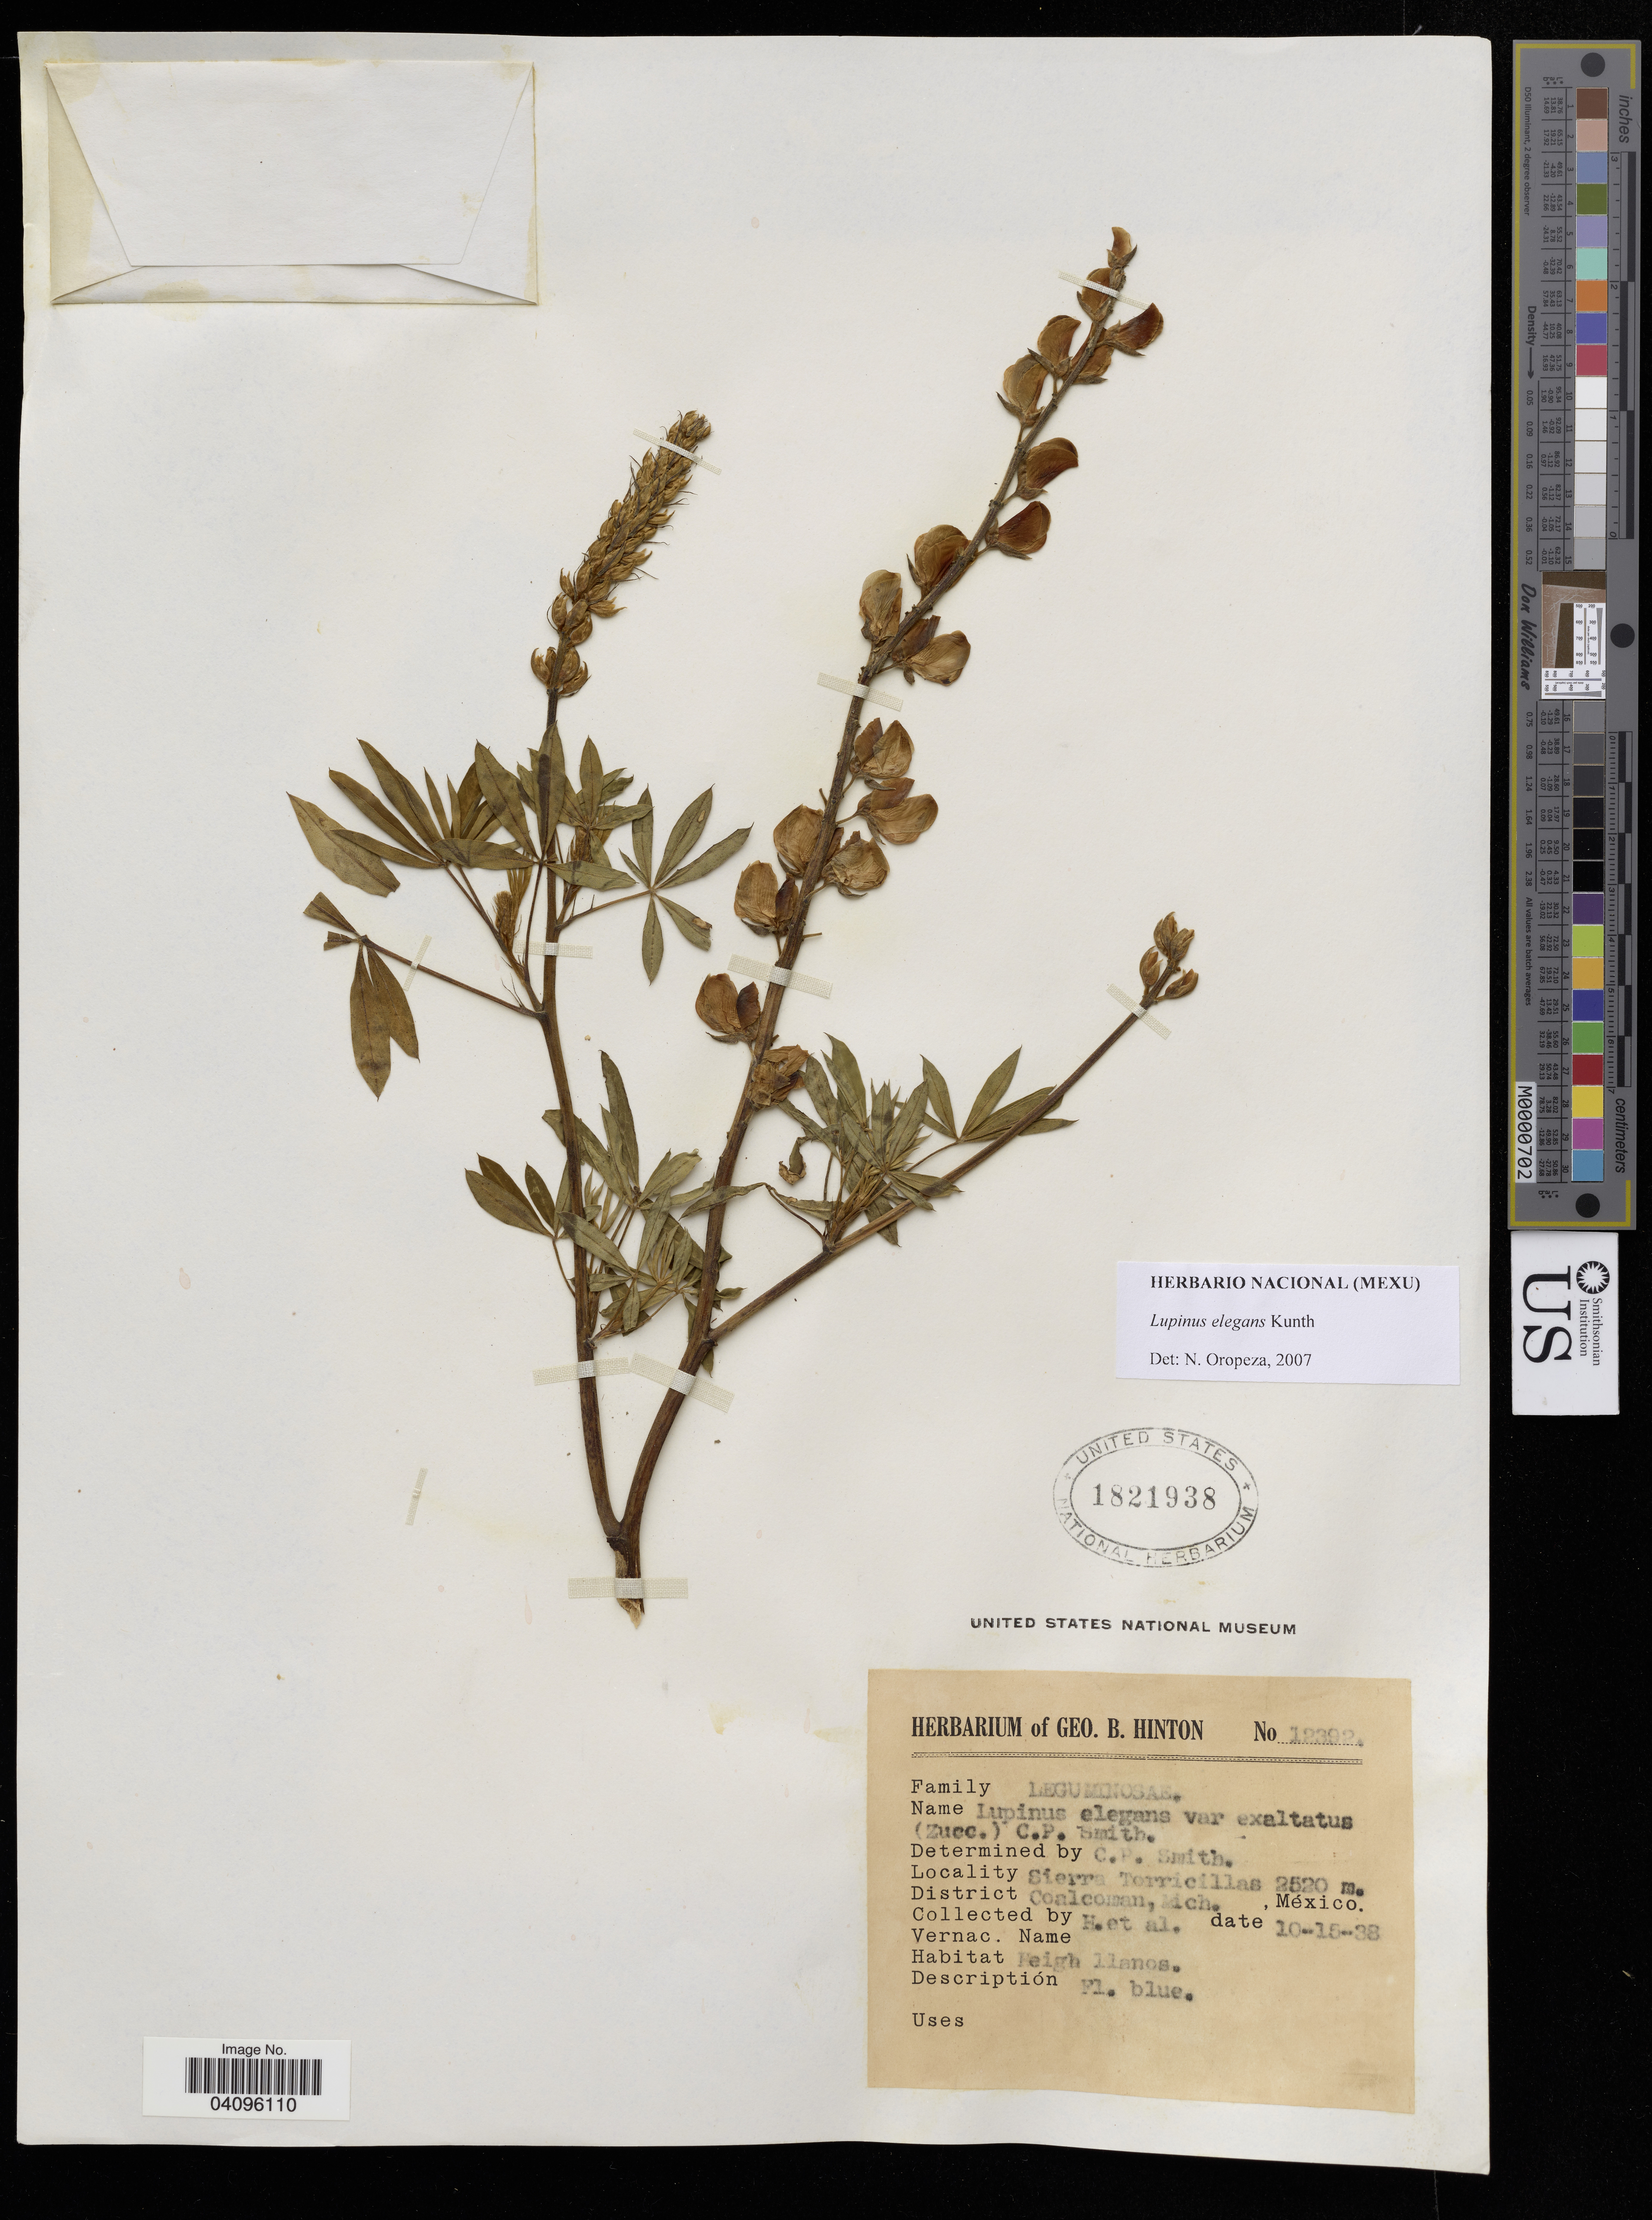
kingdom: Plantae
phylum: Tracheophyta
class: Magnoliopsida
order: Fabales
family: Fabaceae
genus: Lupinus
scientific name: Lupinus elegans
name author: Kunth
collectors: G. B. Hinton & et al.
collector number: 12392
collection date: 1938-10-15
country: Mexico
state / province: Michoacán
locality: Sierra Torricillas, Coalcoman.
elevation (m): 2520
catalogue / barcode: US 1821938